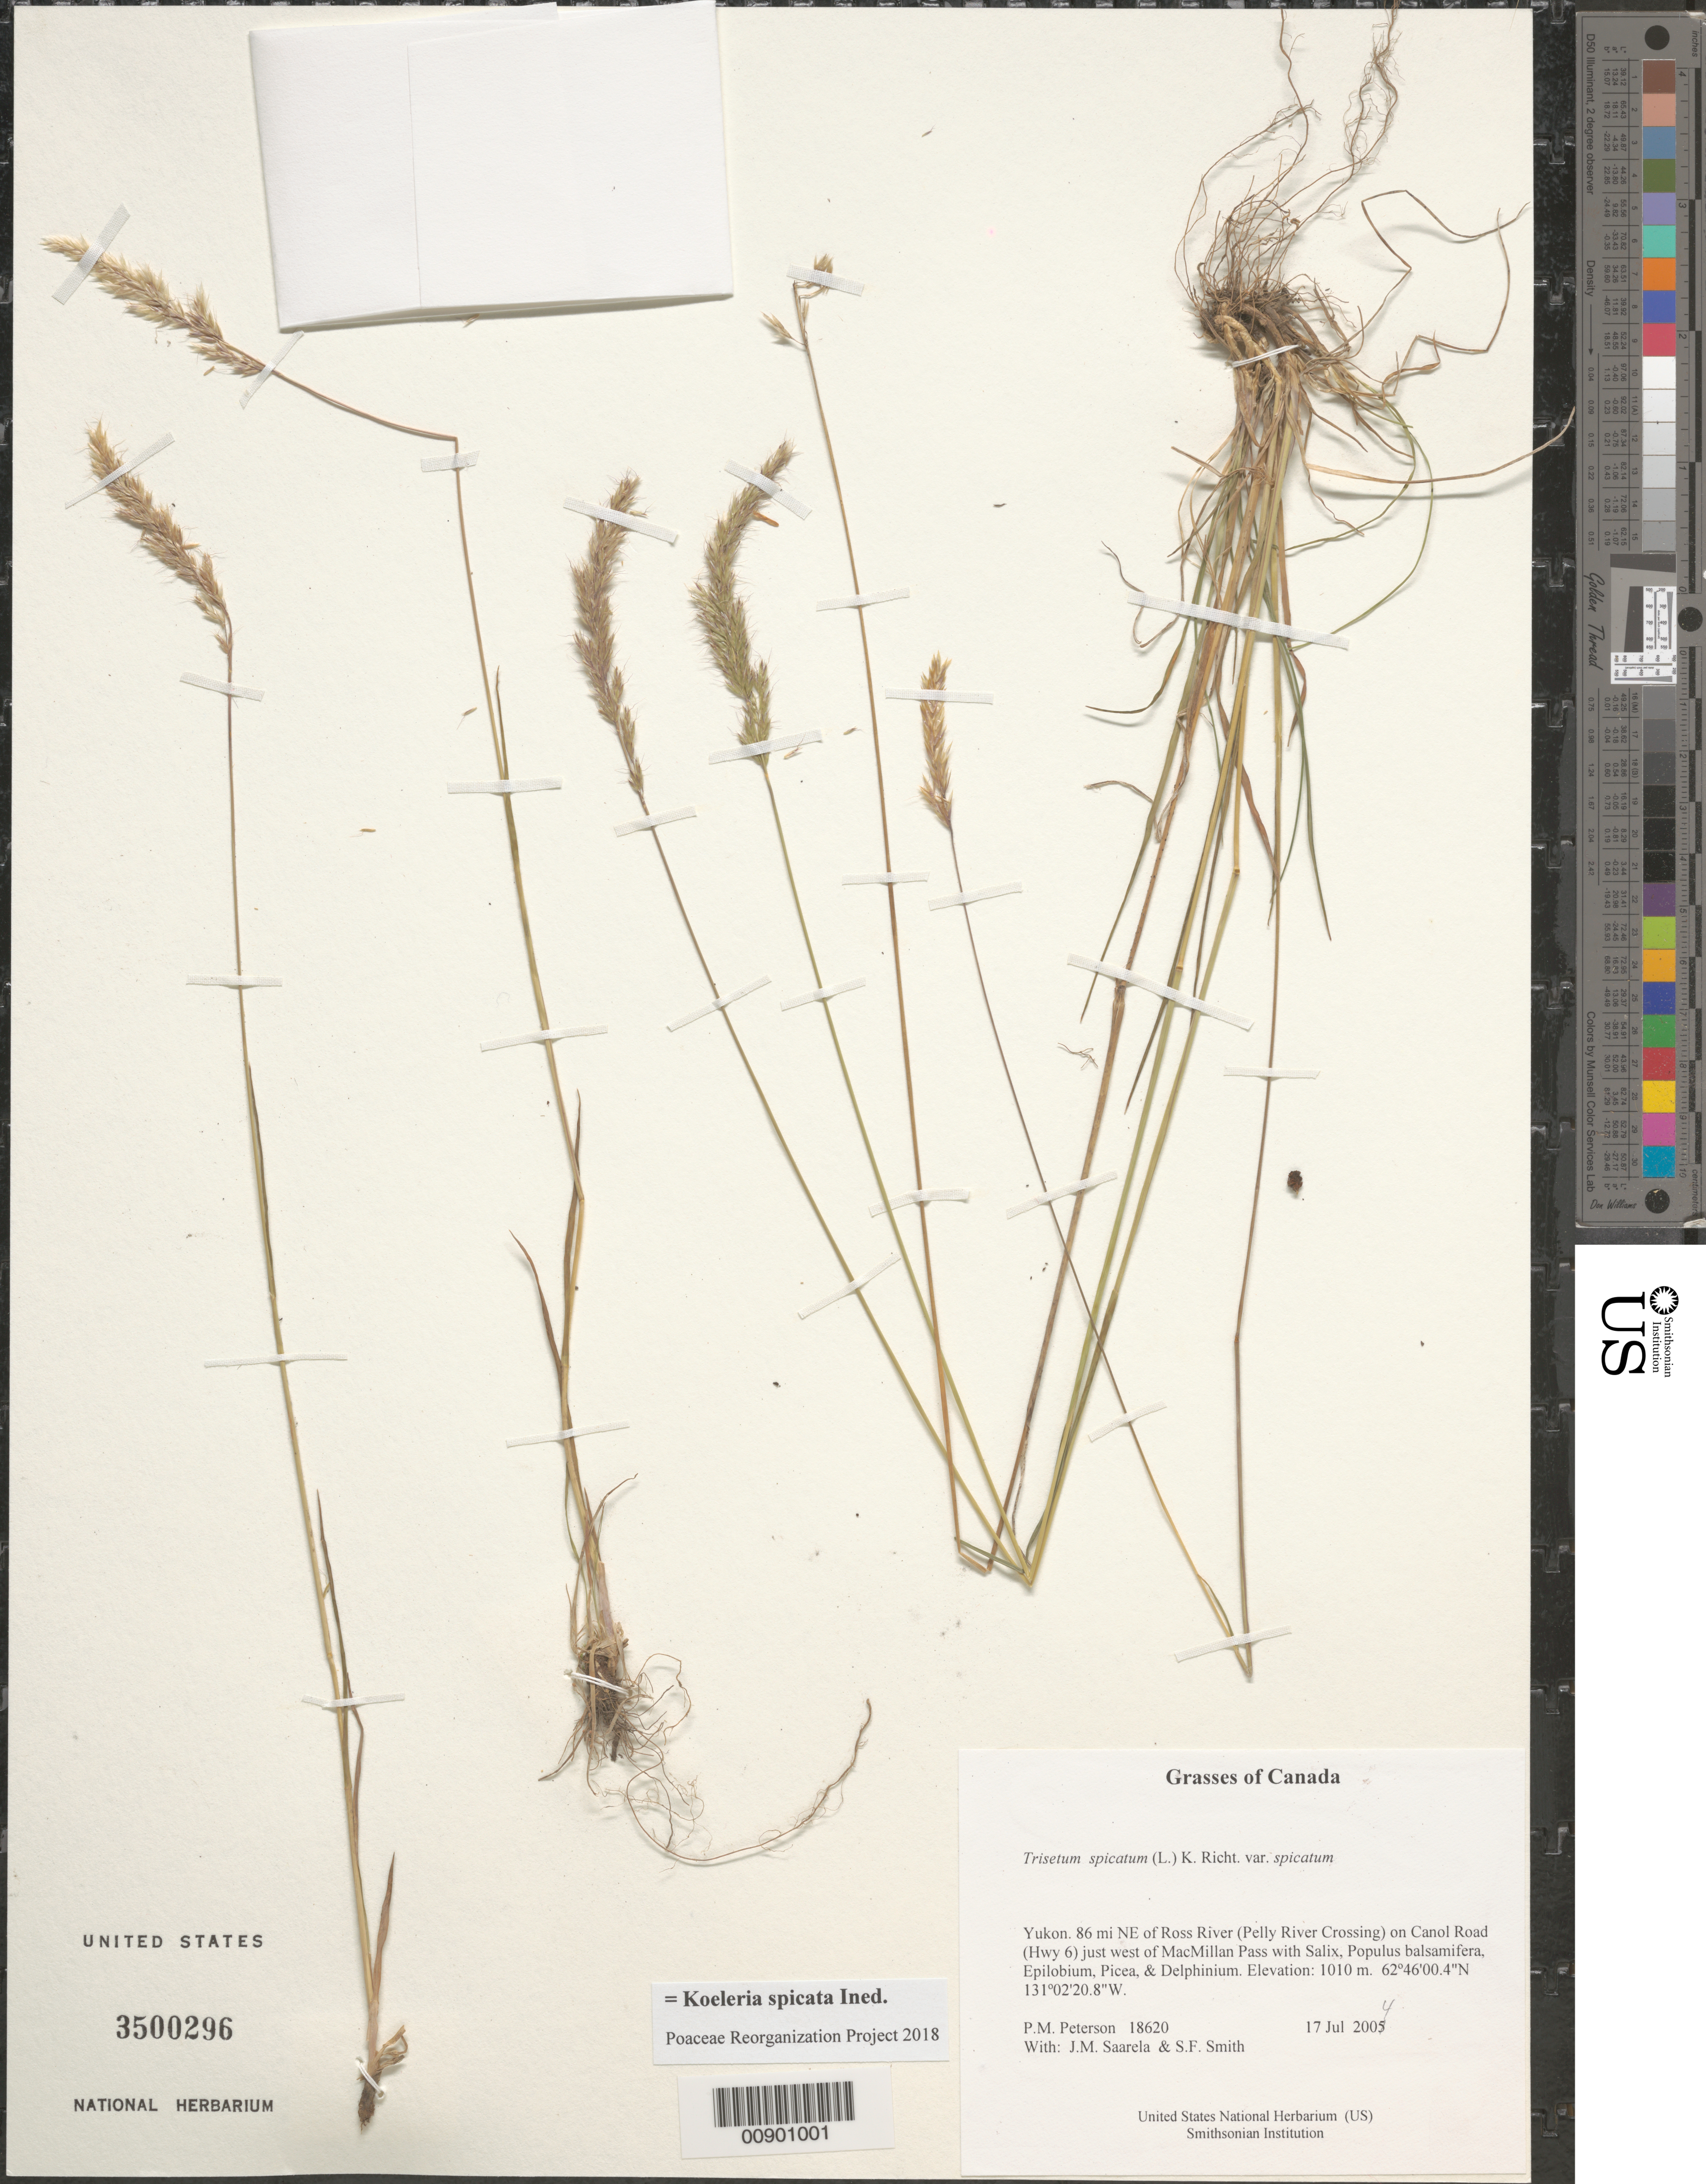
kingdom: Plantae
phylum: Tracheophyta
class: Liliopsida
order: Poales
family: Poaceae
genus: Koeleria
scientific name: Koeleria spicata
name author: (L.) Barberá et al.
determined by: Poaceae Reorganization Project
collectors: P. M. Peterson, J. Saarela & S.F. Smith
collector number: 18620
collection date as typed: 17 Jul 2004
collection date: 2004-07-17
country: Canada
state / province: Yukon Territory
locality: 86 mi NE of Ross River (Pelly River Crossing) on Canol Road (Hwy 6) just west of MacMillan Pass with Salix, Populus balsamifera, Epilobium, Picea, & Delphinium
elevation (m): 1010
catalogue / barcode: US 3500296